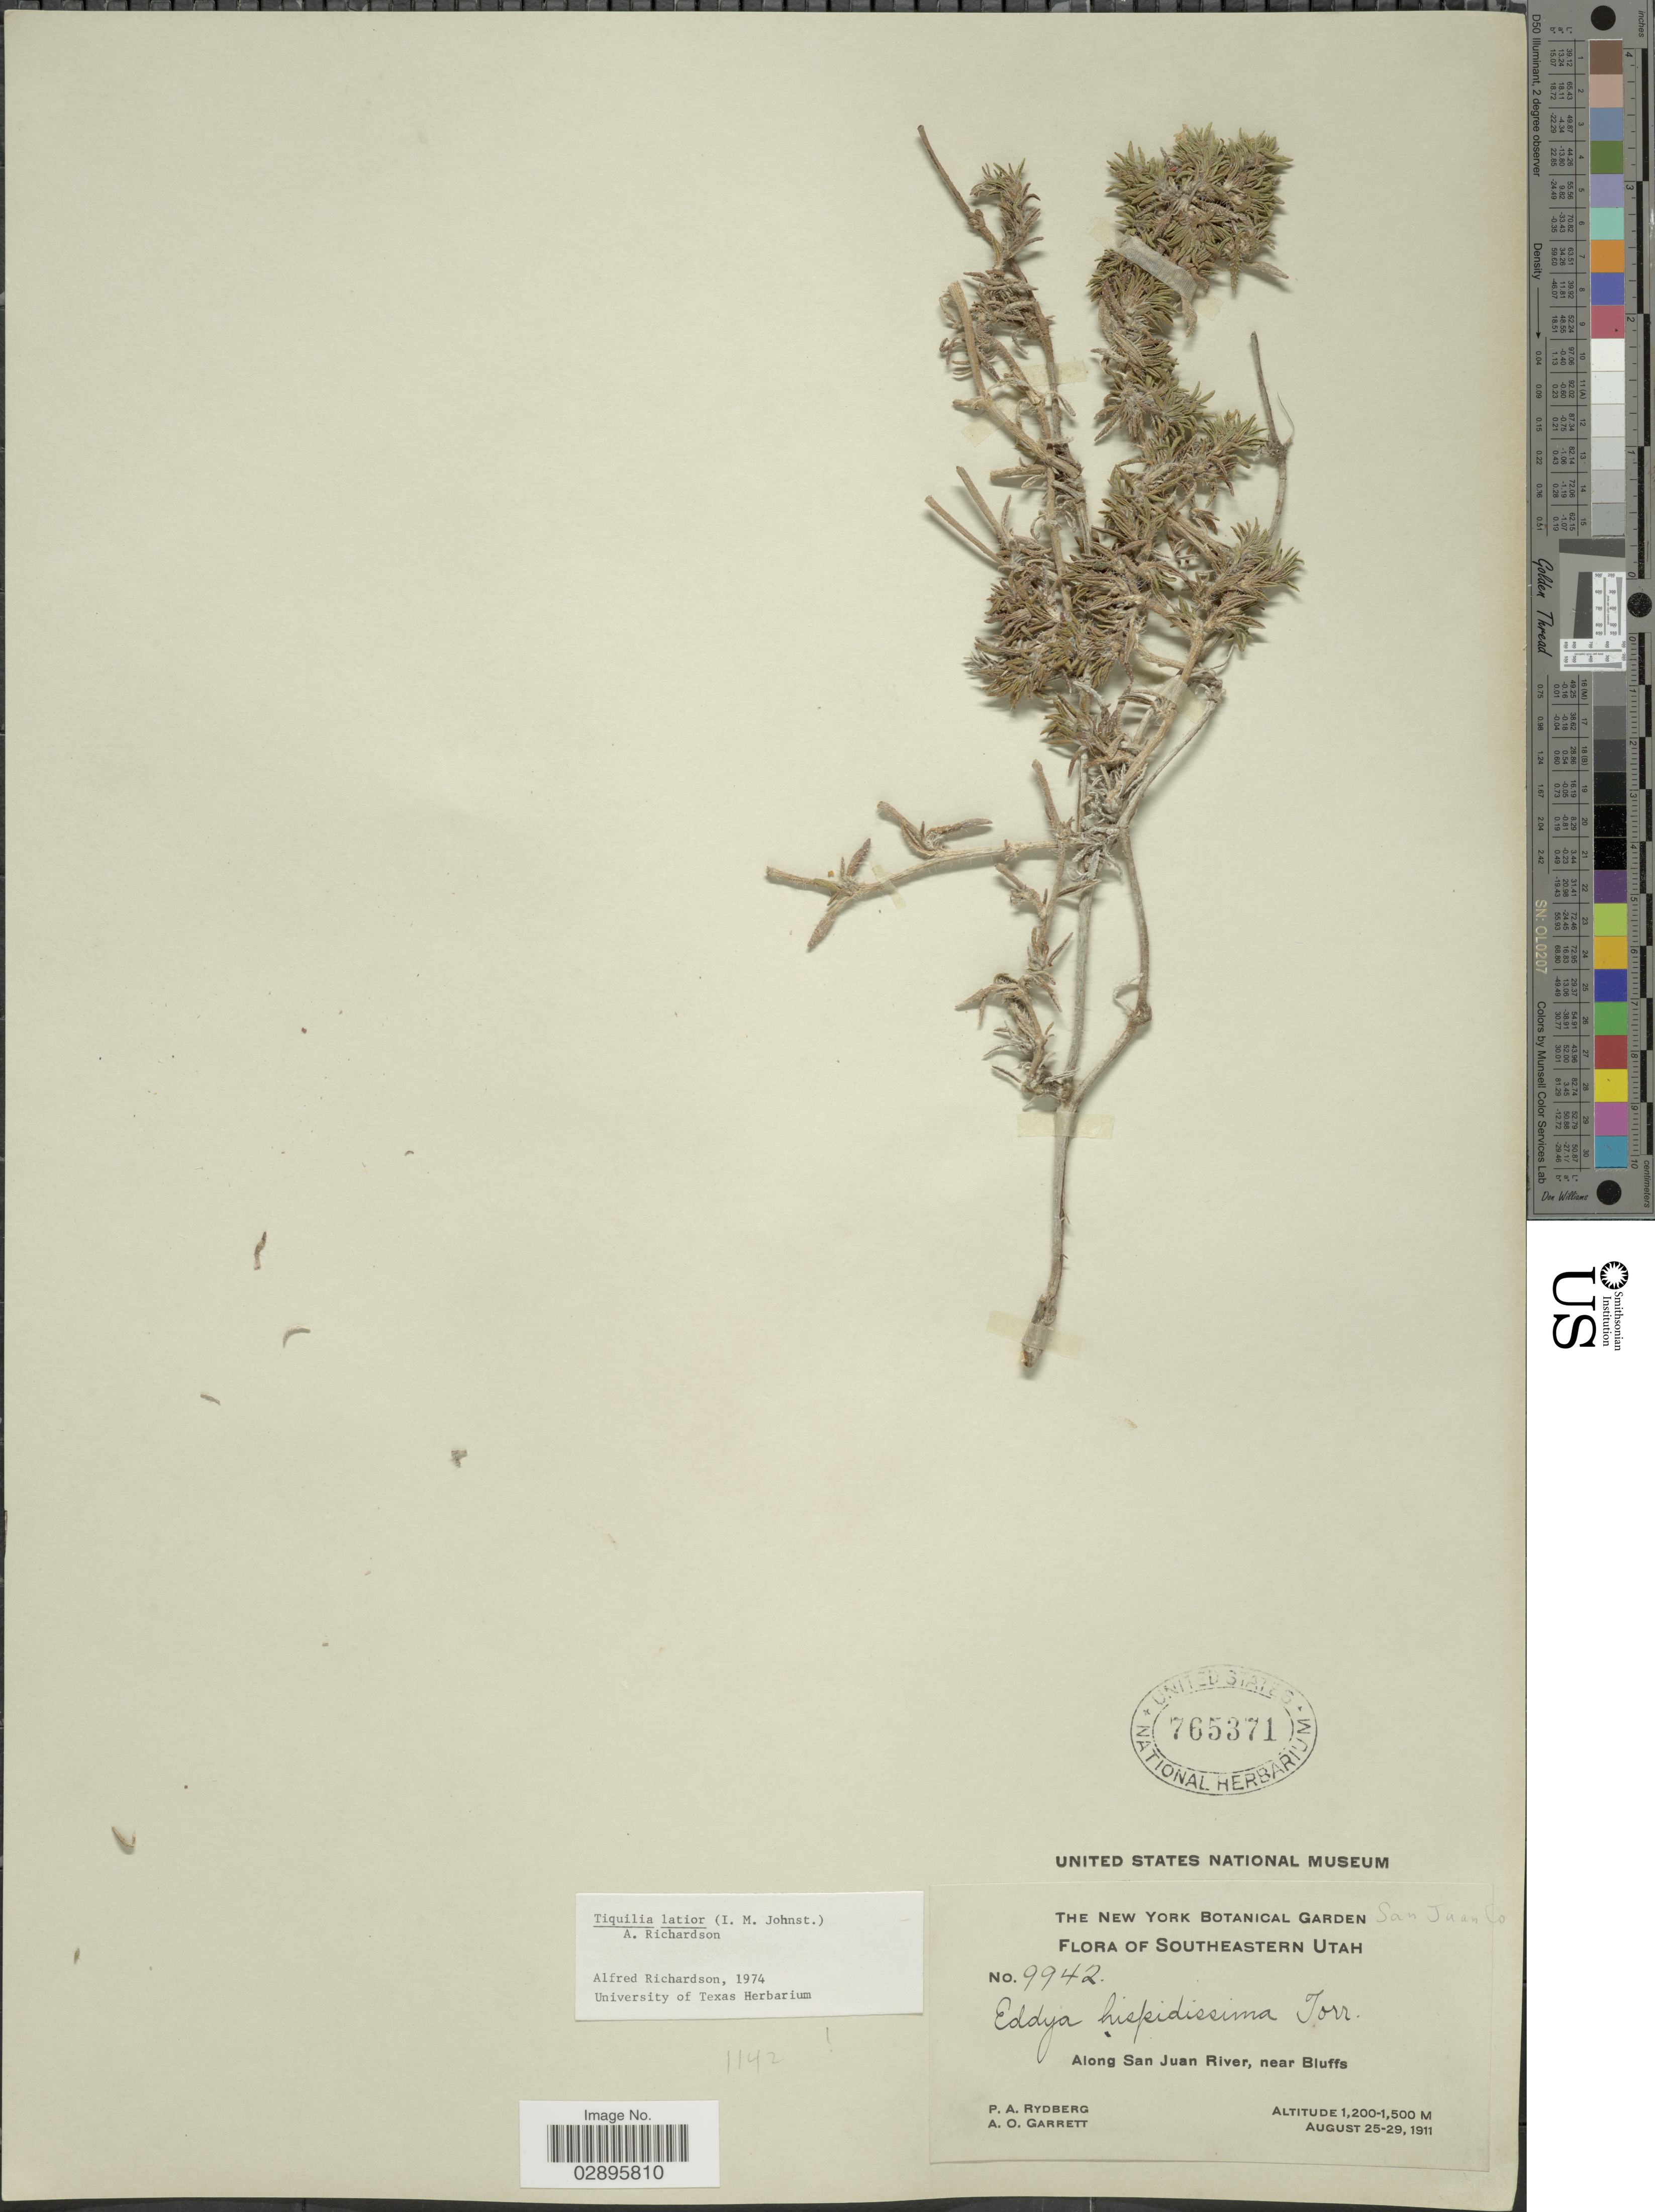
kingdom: Plantae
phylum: Tracheophyta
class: Magnoliopsida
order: Boraginales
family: Ehretiaceae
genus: Tiquilia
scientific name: Tiquilia latior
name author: (I.M. Johnst.) A.T. Richardson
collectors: P. A. Rydberg & A. O. Garrett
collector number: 9942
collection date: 1911-08-25/1911-08-29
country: United States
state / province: Utah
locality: Southeastern Utah. Along San Juan River, near Bluffs.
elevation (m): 1200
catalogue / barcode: US 765371